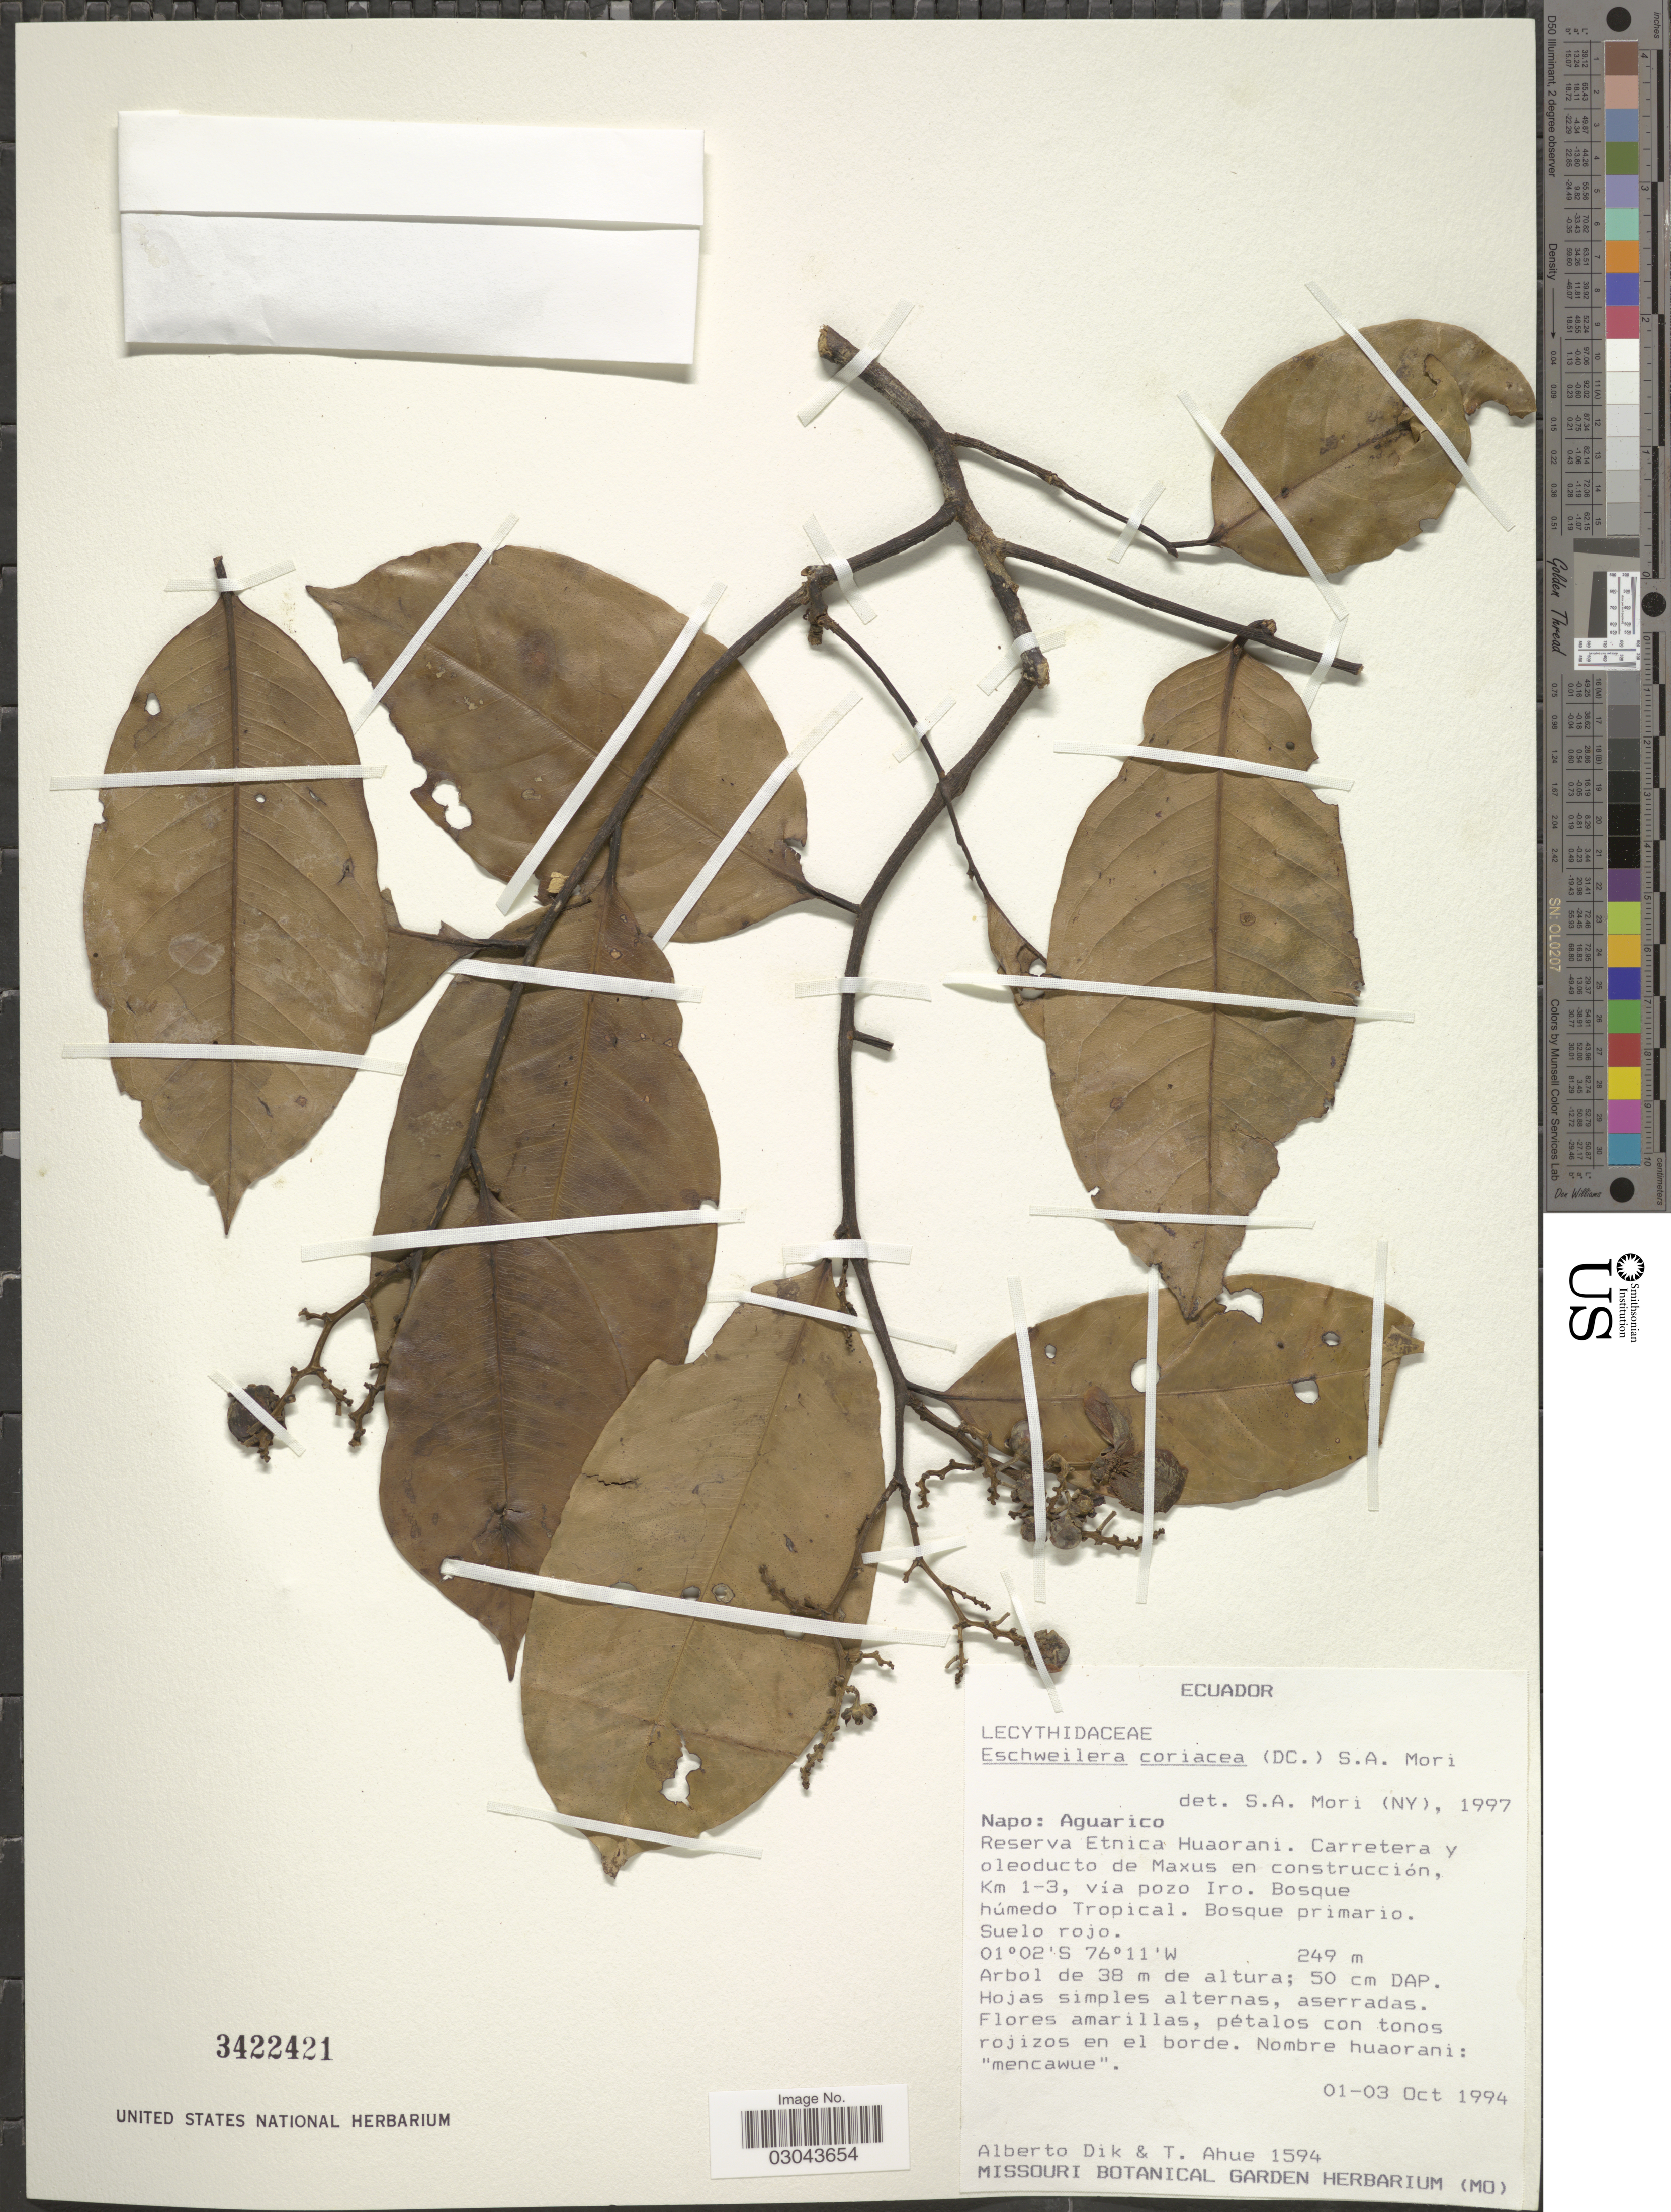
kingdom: Plantae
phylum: Tracheophyta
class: Magnoliopsida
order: Ericales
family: Lecythidaceae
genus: Eschweilera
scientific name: Eschweilera coriacea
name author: (DC.) S.A. Mori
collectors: A. Dik & T. Ahue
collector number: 1594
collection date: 1994-10-01/1994-10-03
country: Ecuador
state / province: Napo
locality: Aguarico. Reserva Etnica Huaorani. Carretera y oleoducto de Maxus en costrucción, Km 1-3, vía pozo Iro.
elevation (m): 249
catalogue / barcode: US 3422421